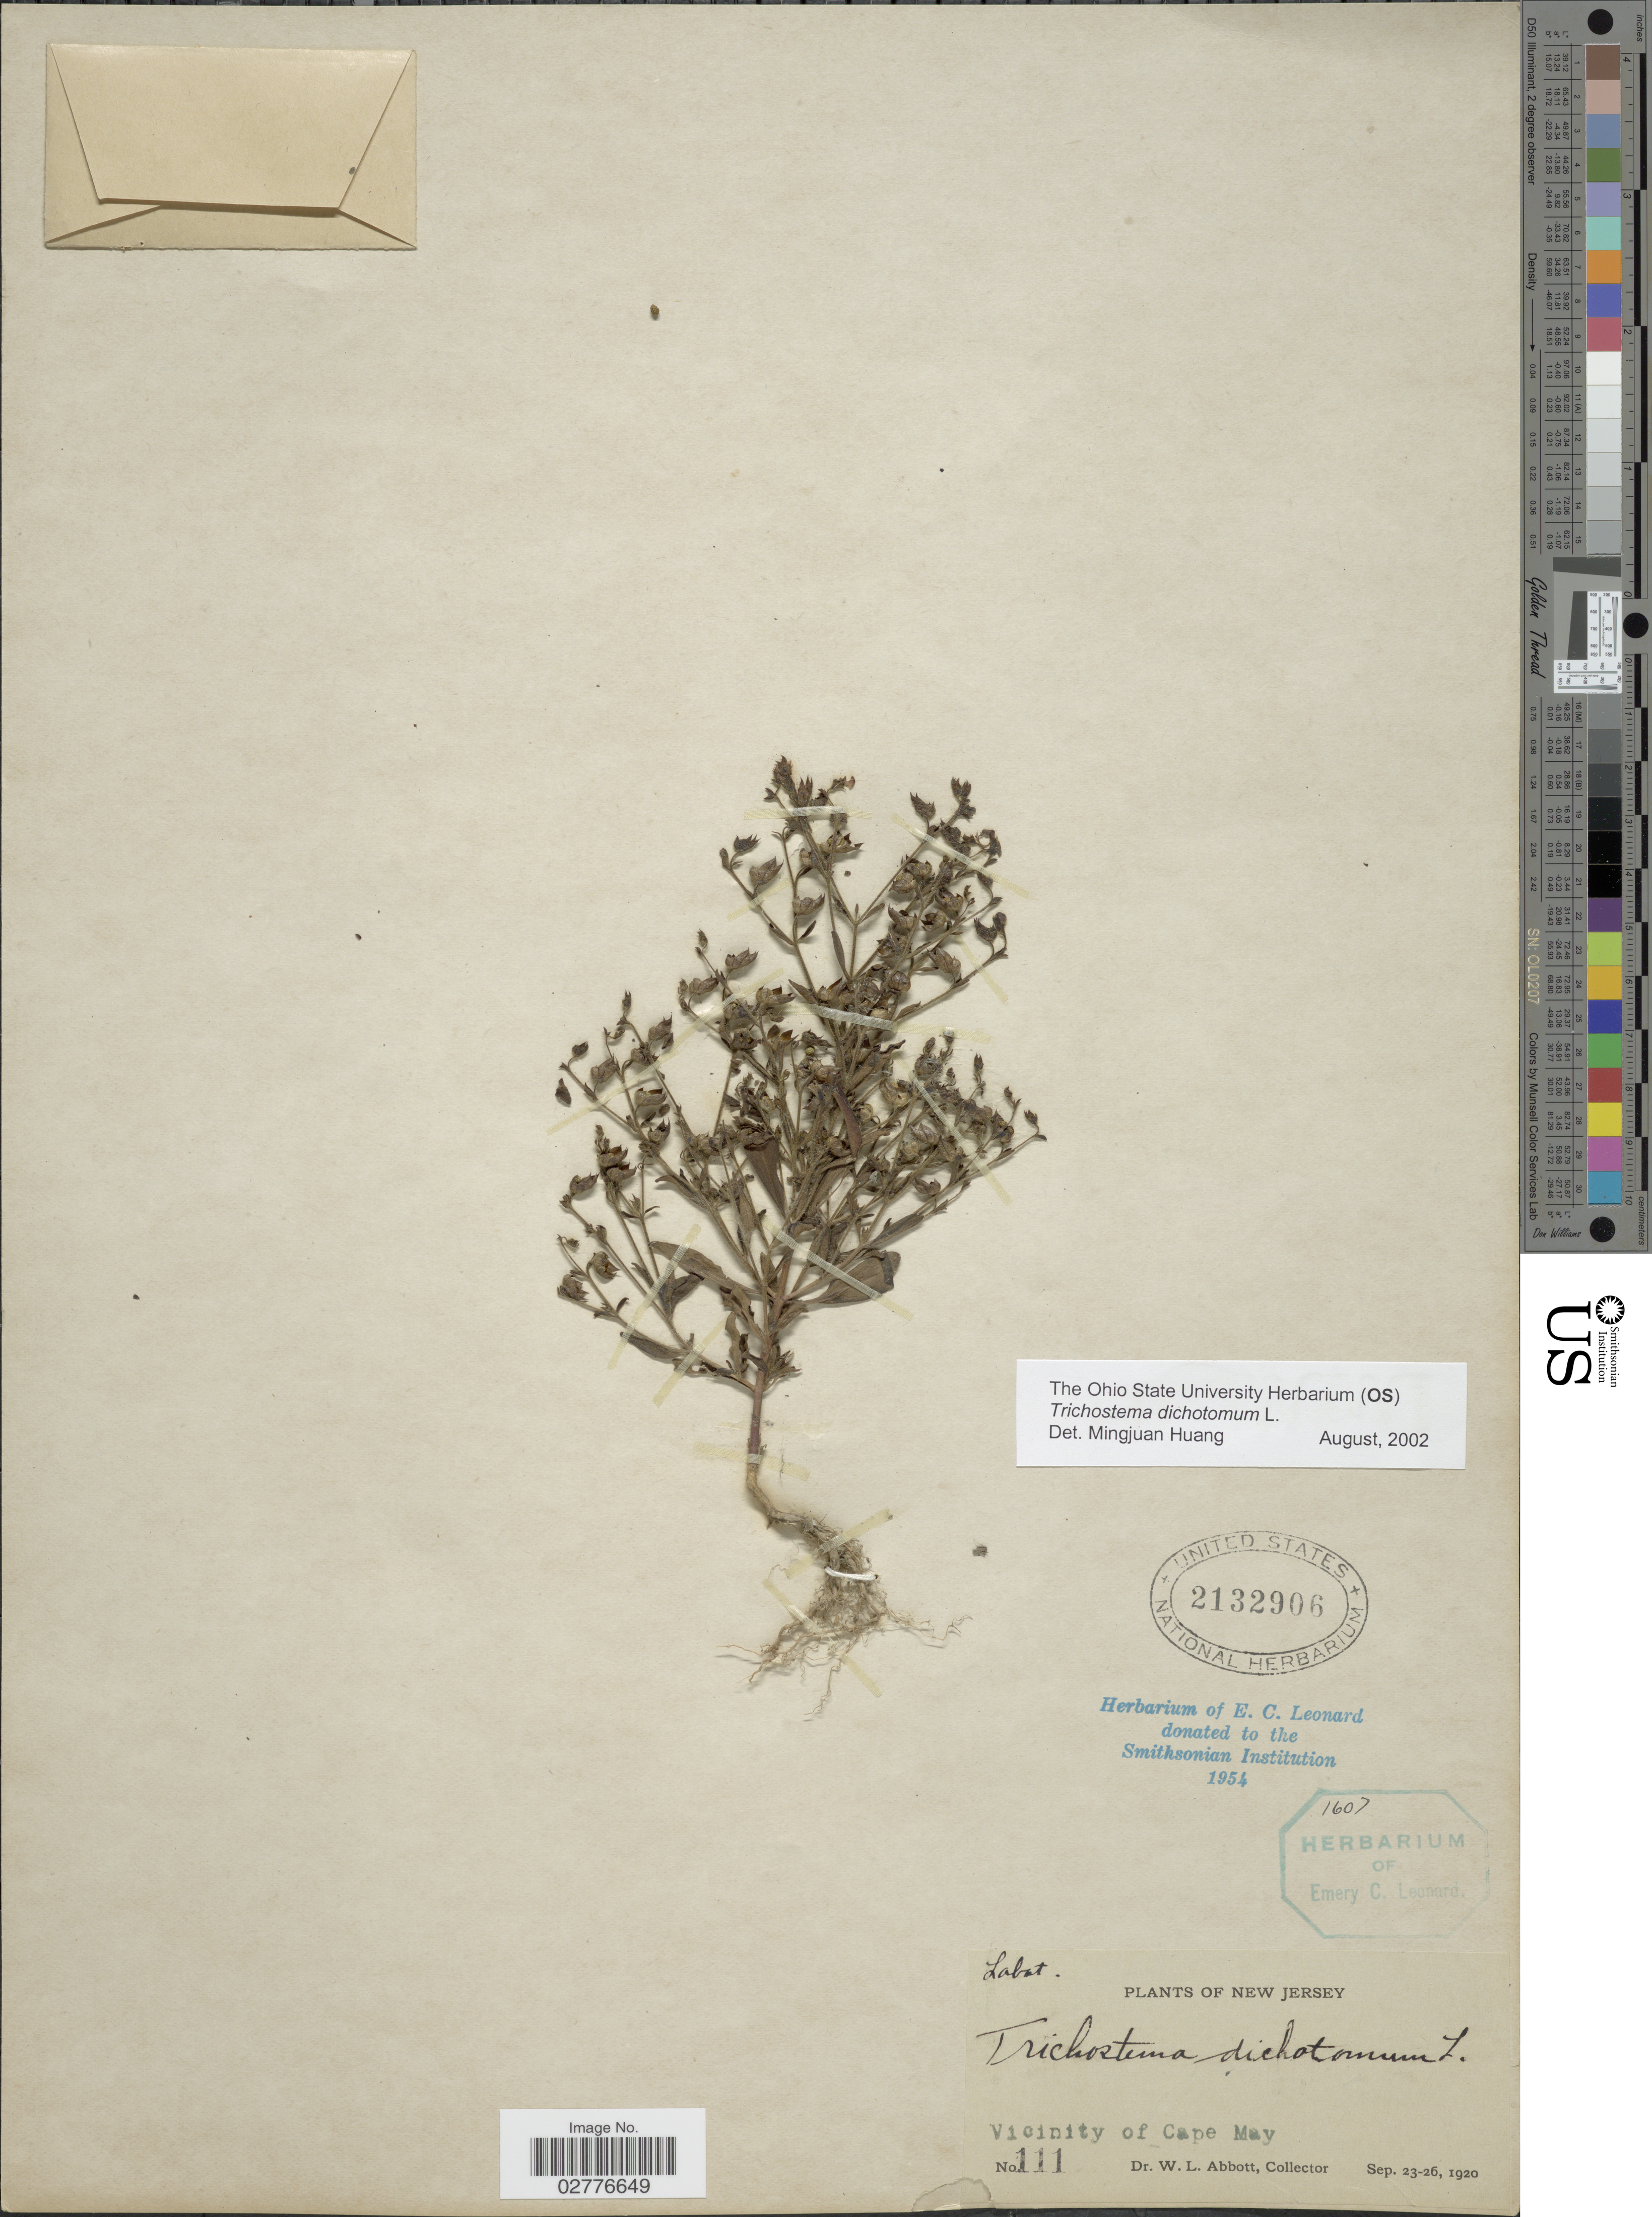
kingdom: Plantae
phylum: Tracheophyta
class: Magnoliopsida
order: Lamiales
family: Lamiaceae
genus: Trichostema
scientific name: Trichostema dichotomum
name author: L.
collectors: W. L. Abbott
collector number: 111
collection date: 1920-09-23/1920-09-26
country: United States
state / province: New Jersey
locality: Vicinity of Cape May.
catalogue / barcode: US 2132906